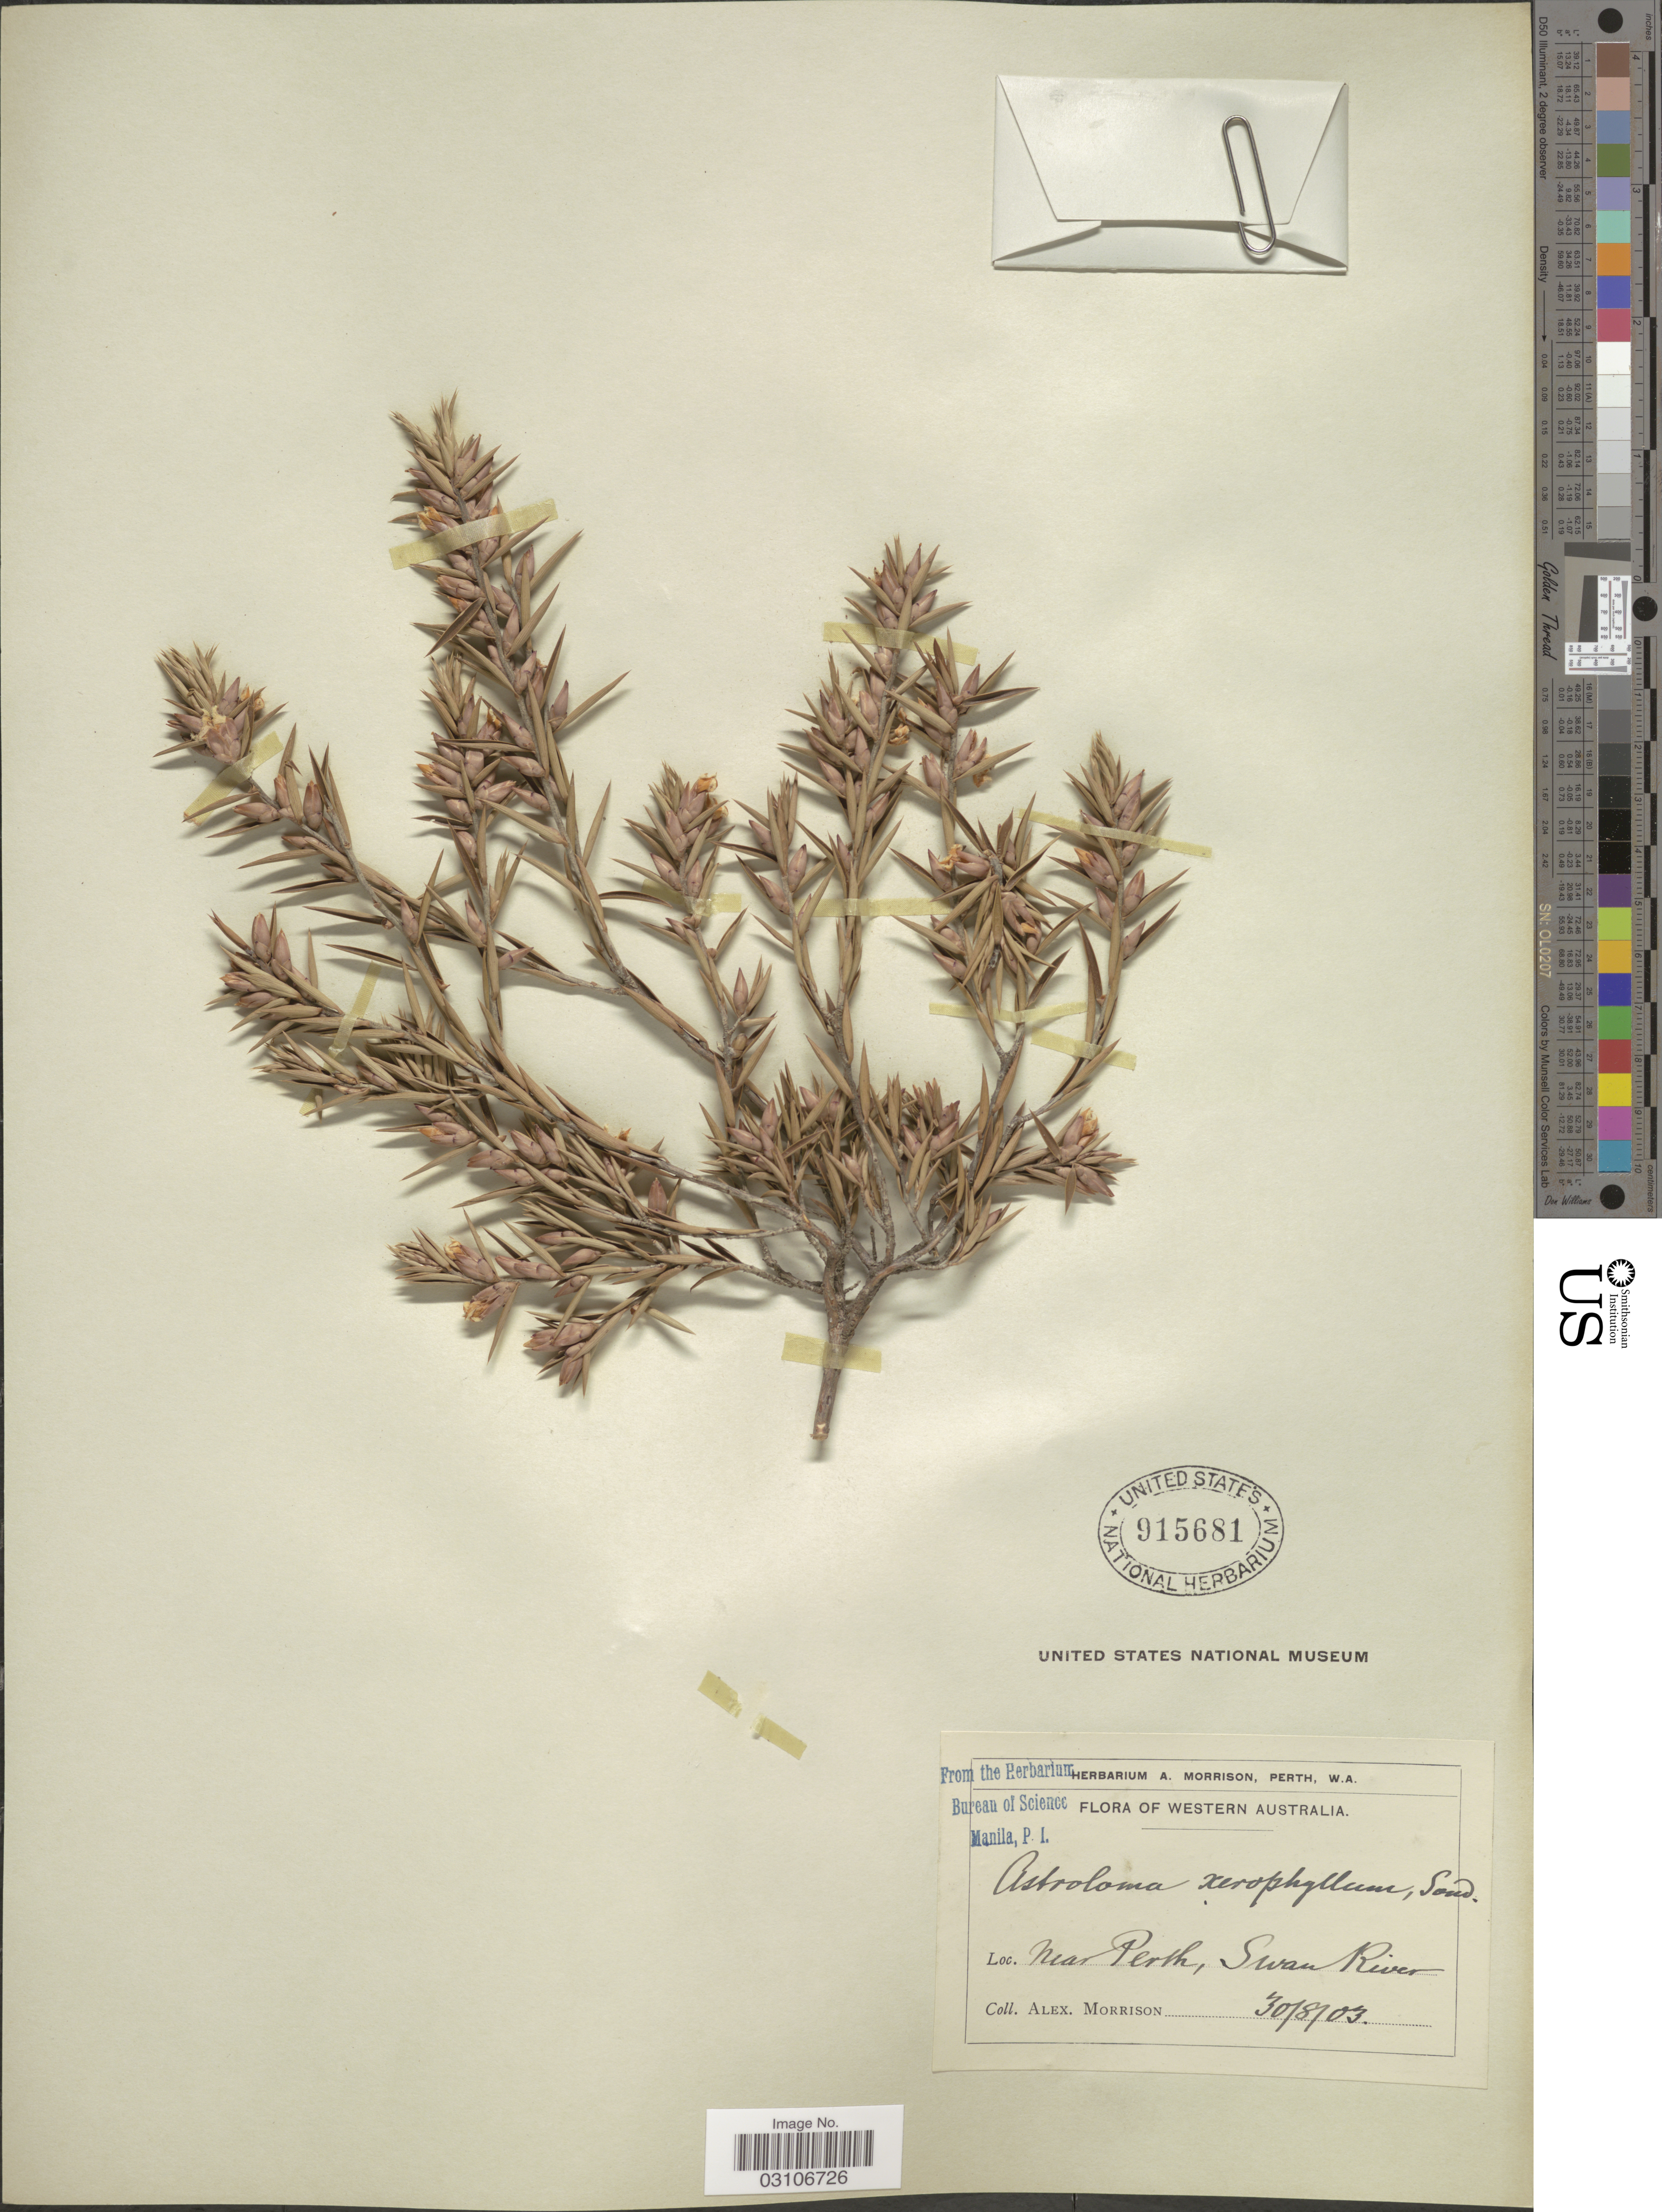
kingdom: Plantae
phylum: Tracheophyta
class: Magnoliopsida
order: Ericales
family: Ericaceae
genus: Astroloma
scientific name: Astroloma xerophyllum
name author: Sond.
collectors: A. Morrison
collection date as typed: Transcribed d/m/y: 30/8/3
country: Australia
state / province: Western Australia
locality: Near Perth, Swan River.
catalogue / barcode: US 915681